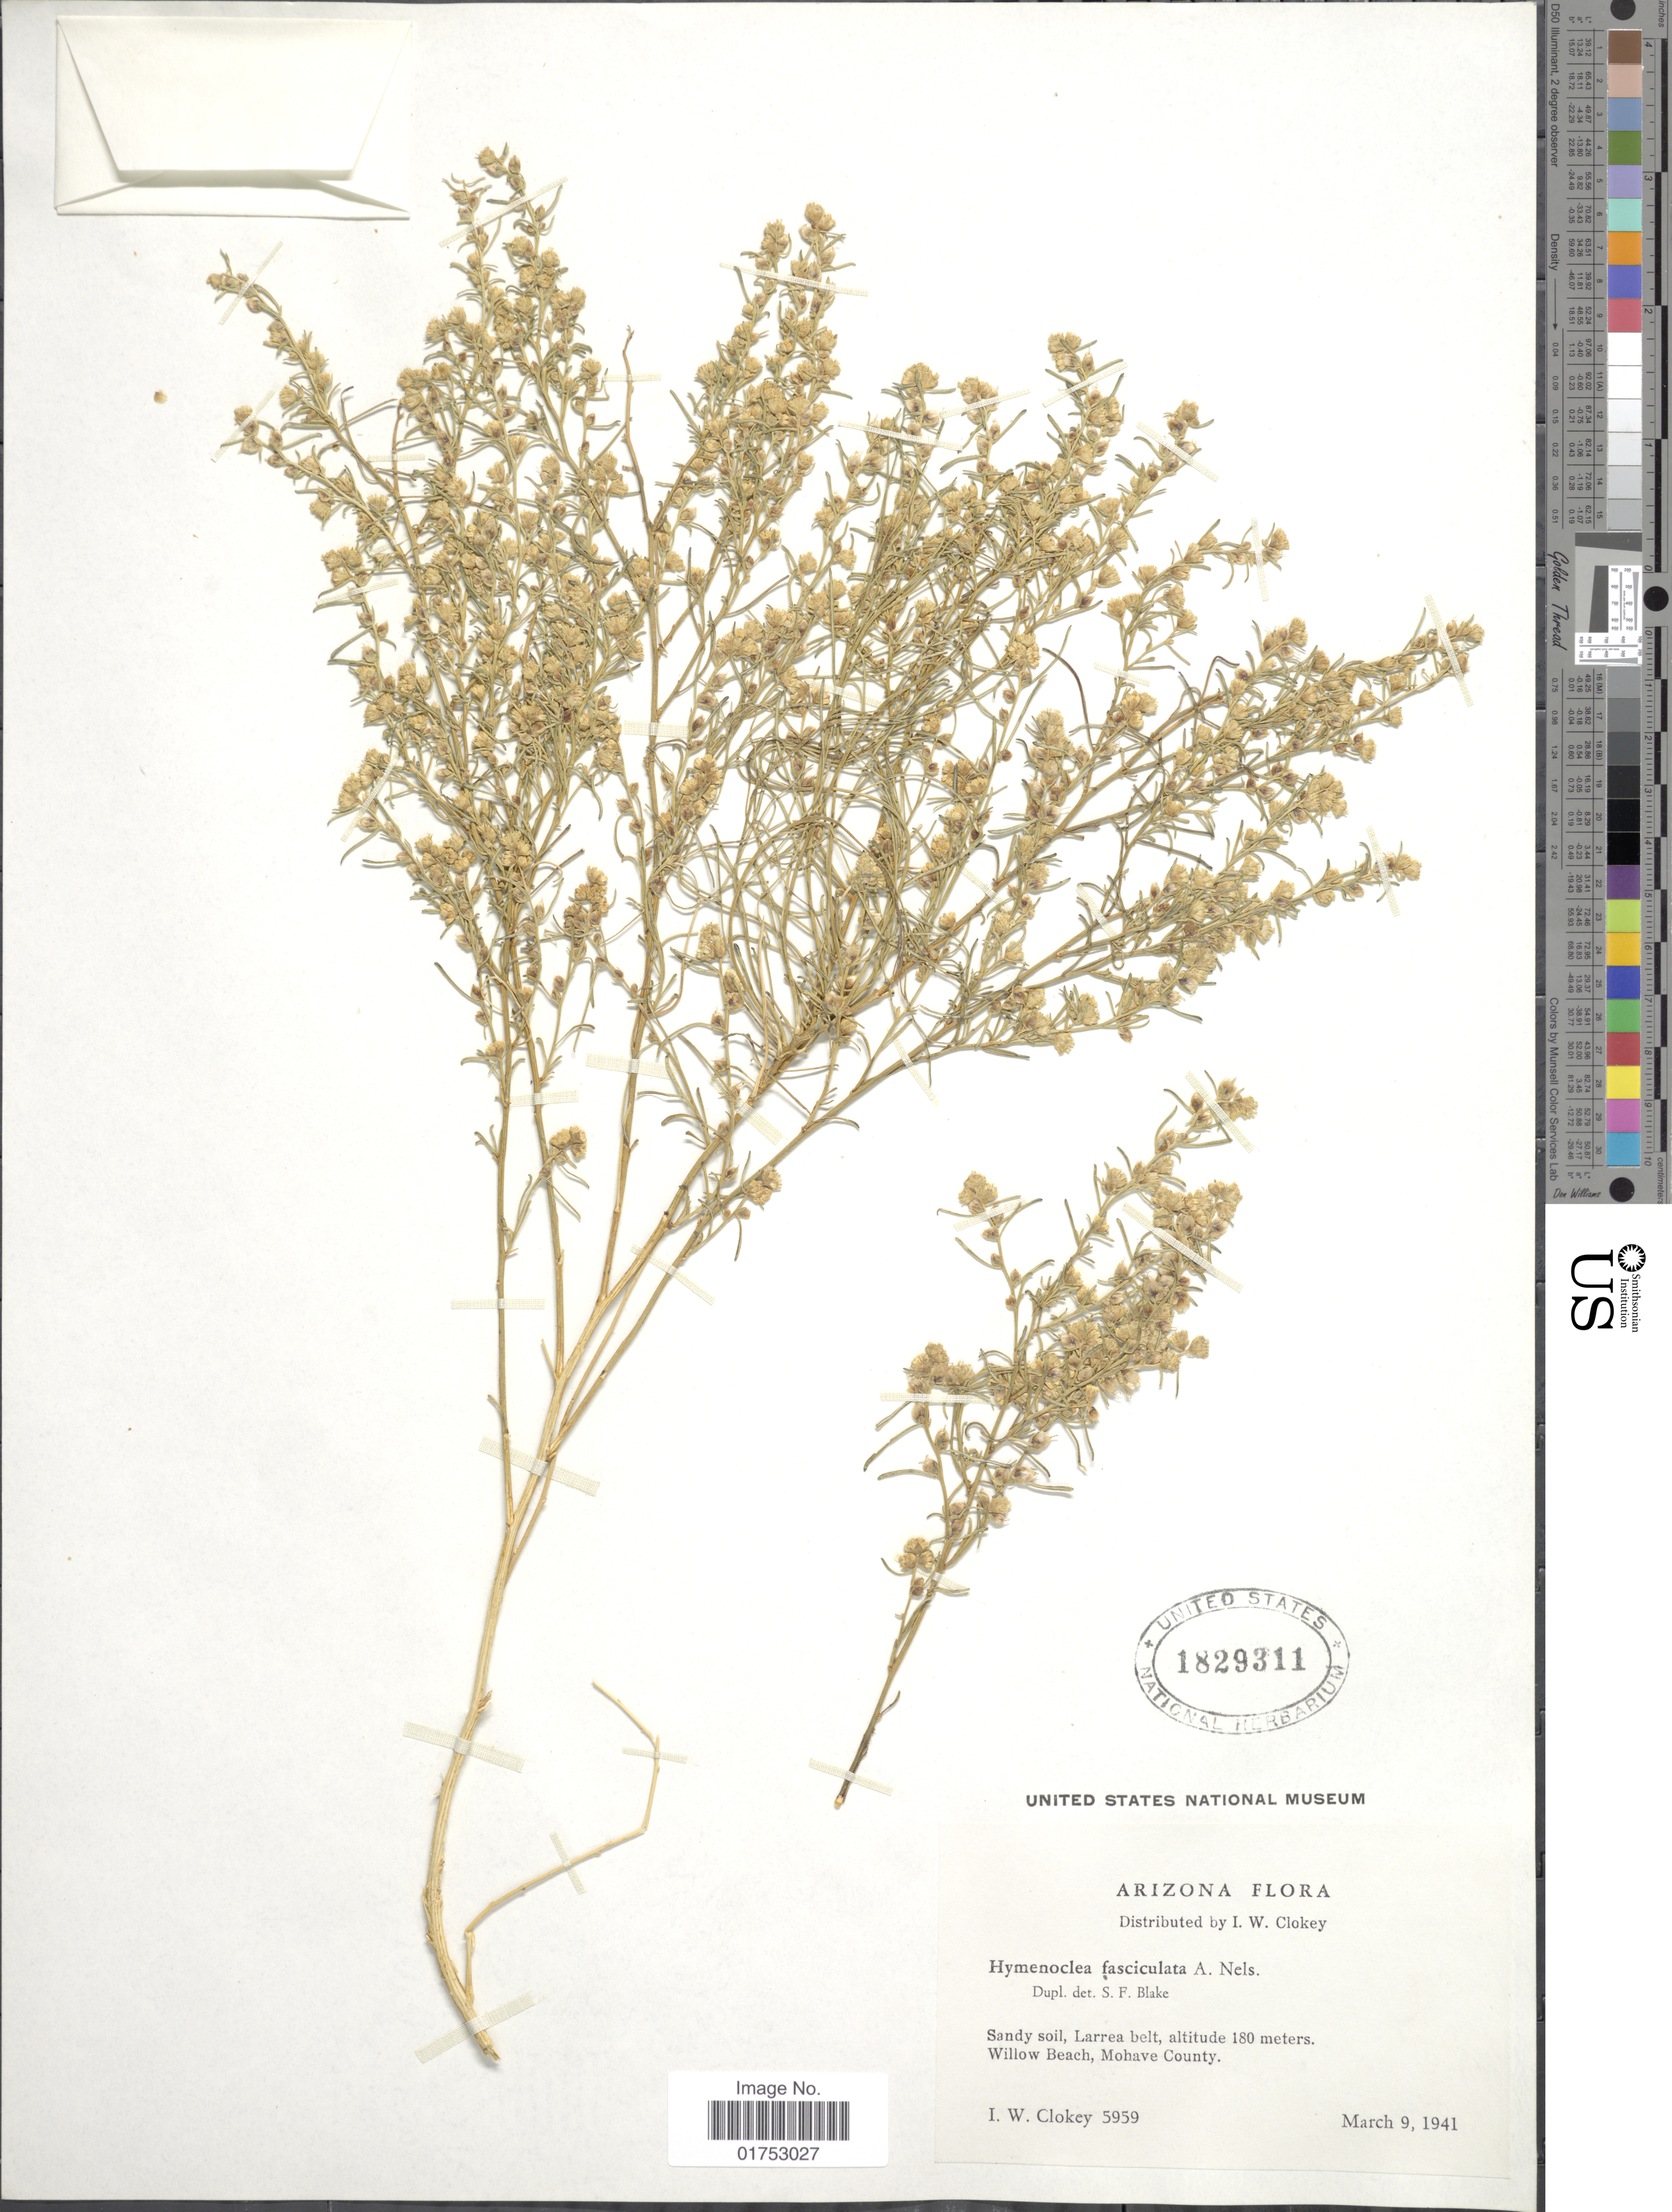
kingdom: Plantae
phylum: Tracheophyta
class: Magnoliopsida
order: Asterales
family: Asteraceae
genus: Hymenoclea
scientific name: Hymenoclea fasciculata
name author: A. Nelson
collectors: I. W. Clokey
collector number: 5959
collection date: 1941-03-09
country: United States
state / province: Arizona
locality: Willow Beach, Mohave County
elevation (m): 180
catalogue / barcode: US 1829311